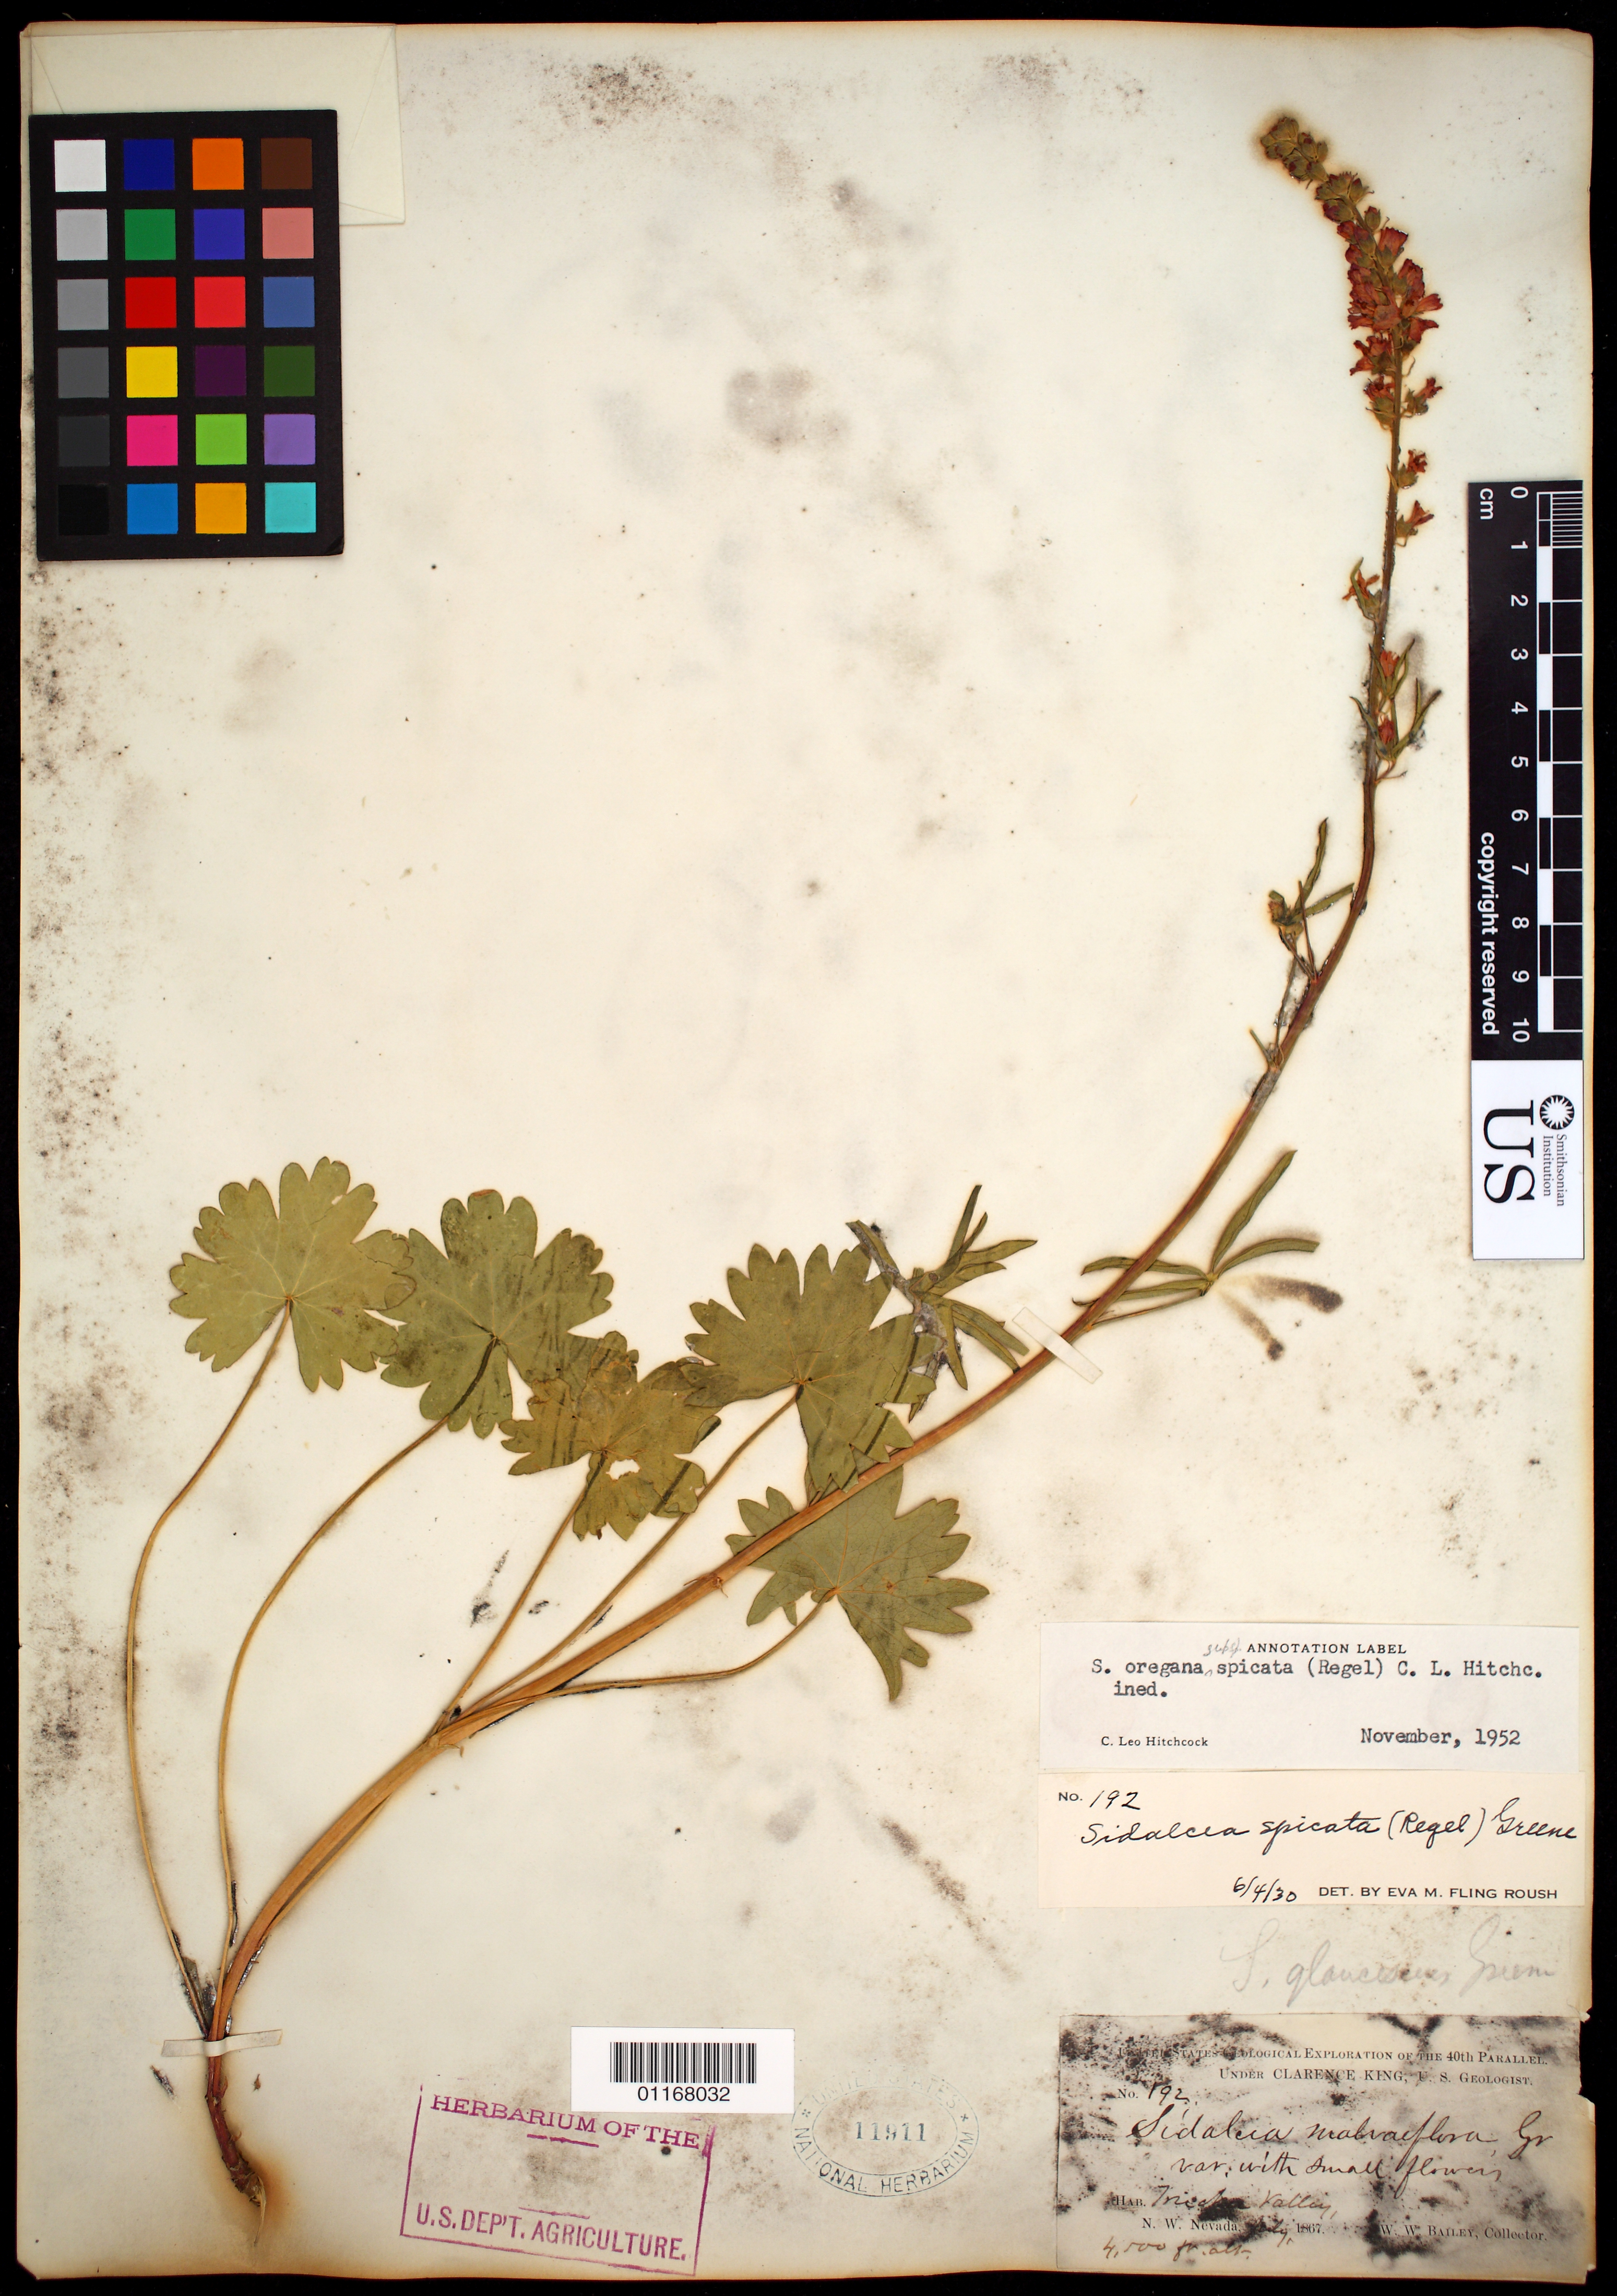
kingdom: Plantae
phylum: Tracheophyta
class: Magnoliopsida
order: Malvales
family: Malvaceae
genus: Sidalcea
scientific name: Sidalcea oregana subsp. spicata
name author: (Nutt. ex Torr. & A. Gray) A. Gray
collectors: W. W. Bailey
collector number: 192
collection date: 1867-07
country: United States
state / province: Nevada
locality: Truckee Valley, N.W. Nevada.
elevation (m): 1372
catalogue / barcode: US 11911